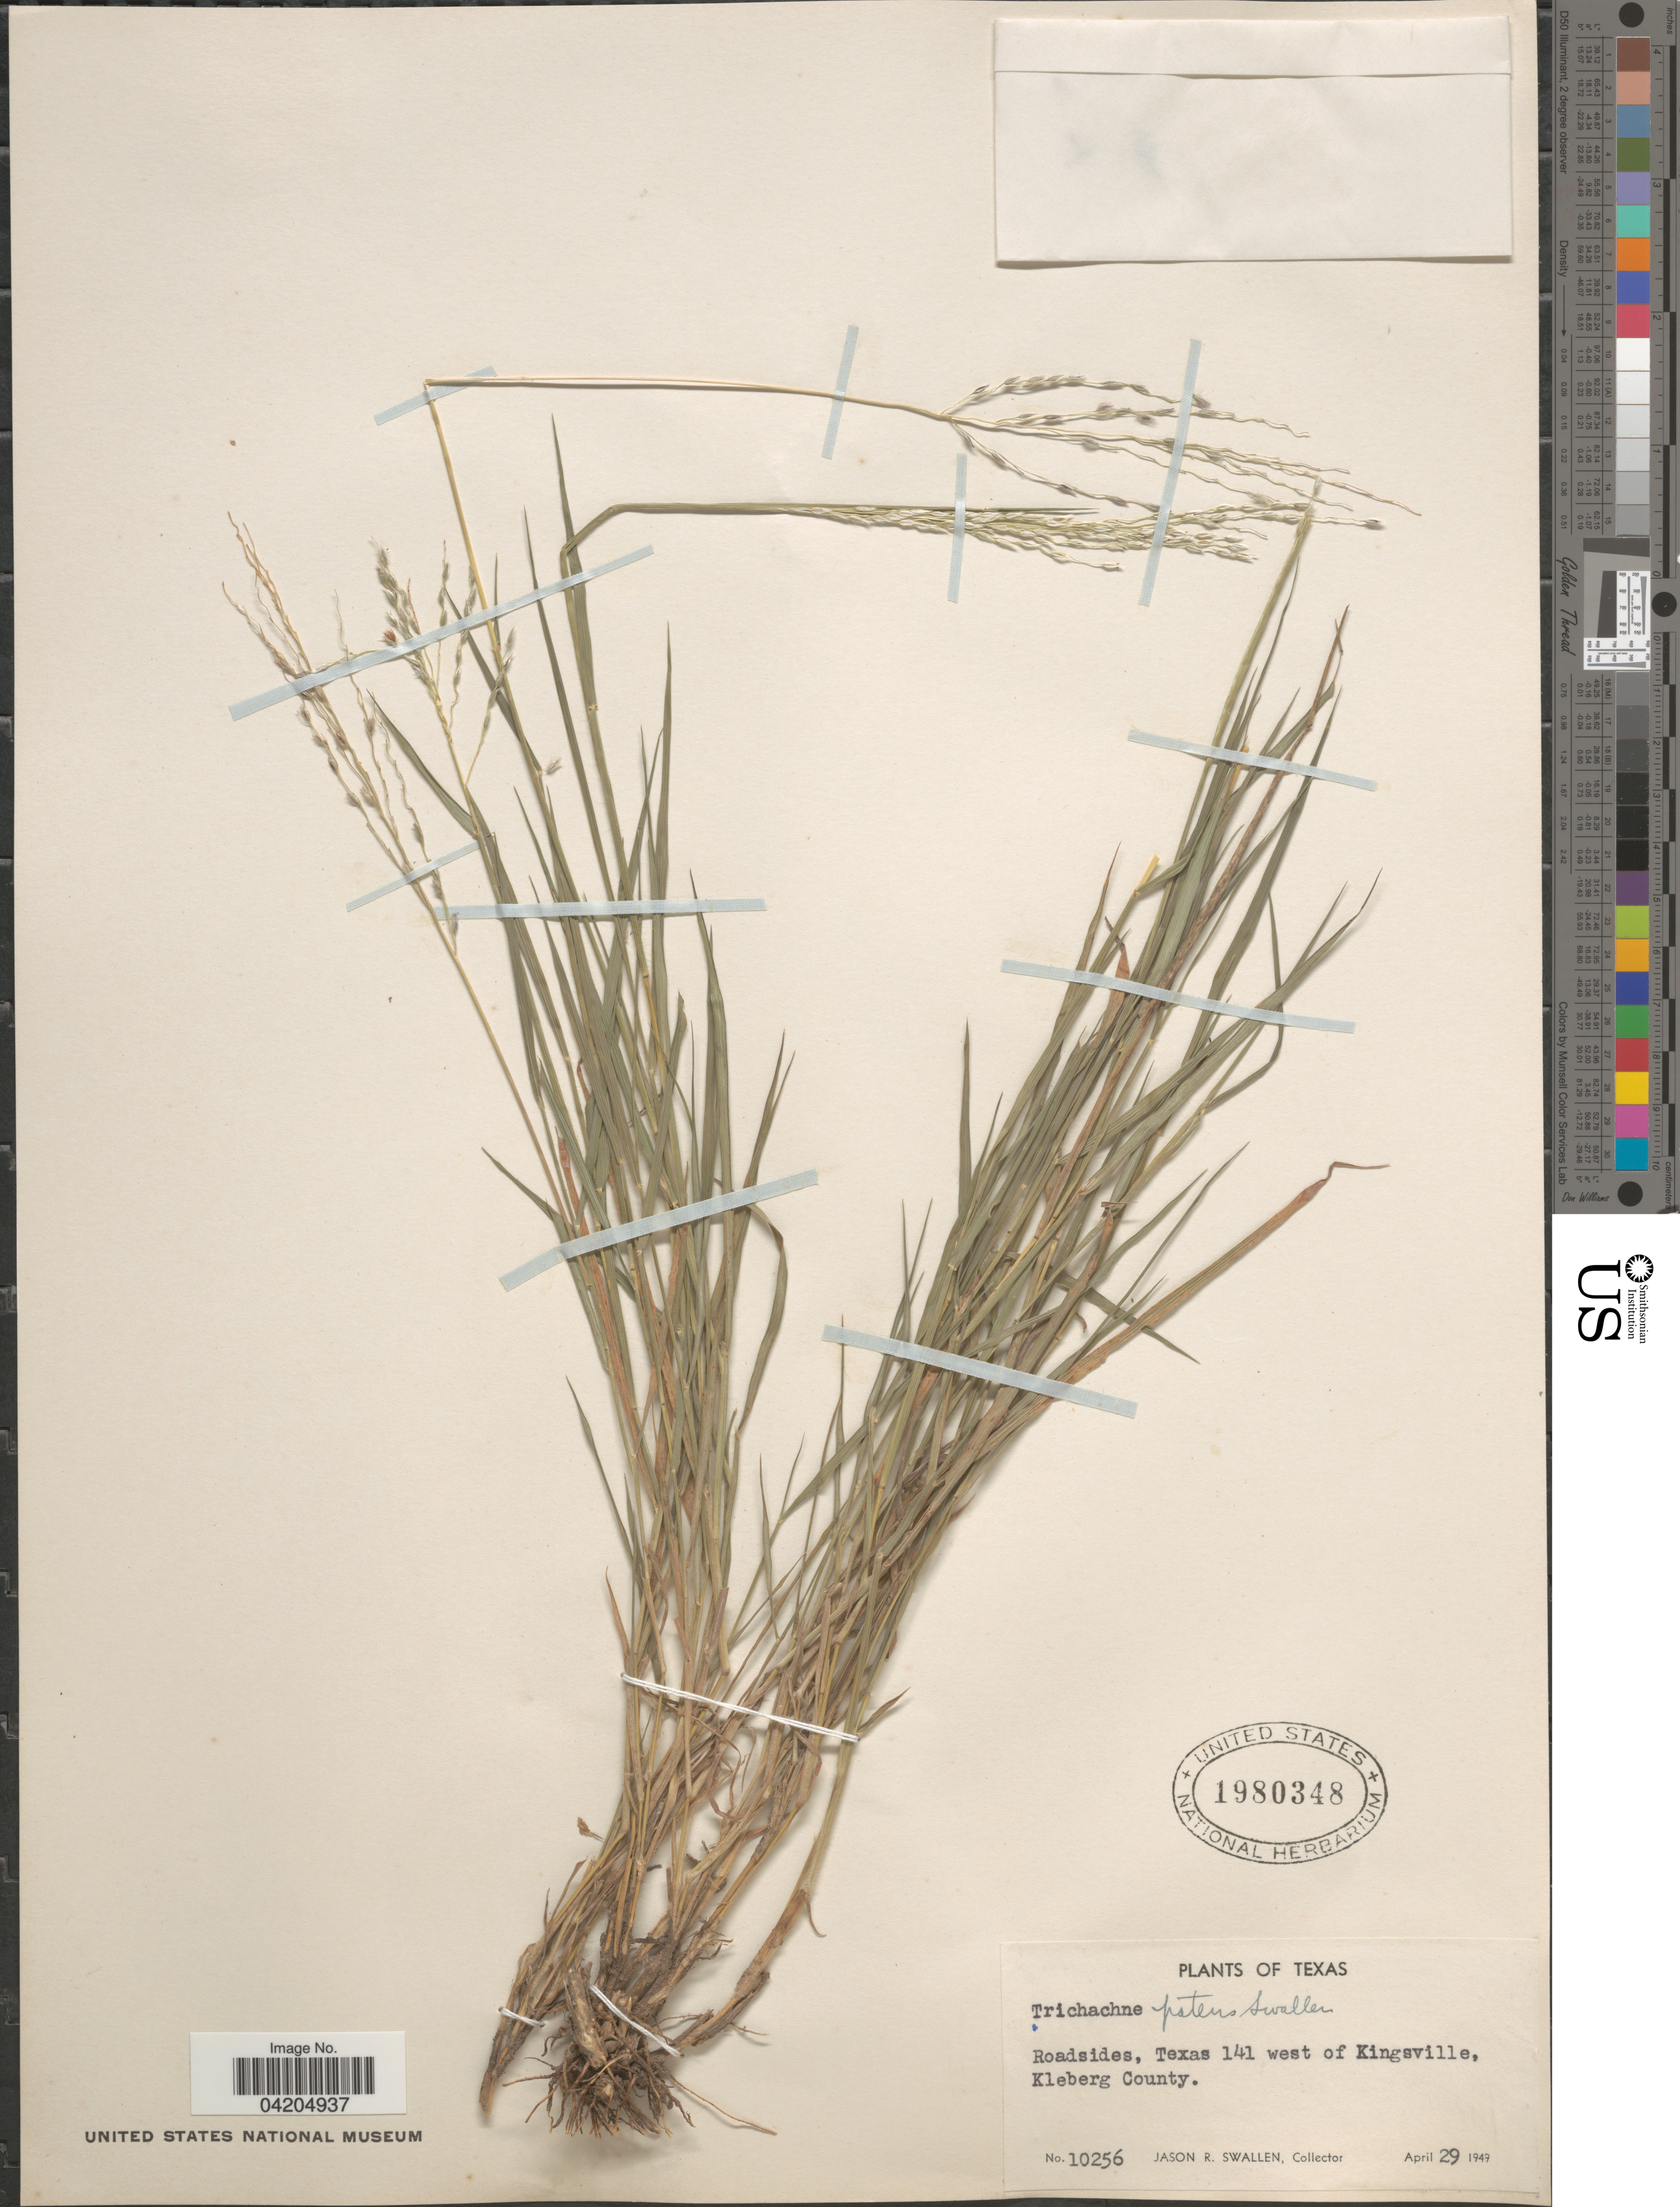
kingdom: Plantae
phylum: Tracheophyta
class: Liliopsida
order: Poales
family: Poaceae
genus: Digitaria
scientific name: Digitaria patens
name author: (Swallen) Henr.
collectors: J. R. Swallen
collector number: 10256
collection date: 1949-04-29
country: United States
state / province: Texas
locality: Texas 141 west of Kingsville, Kleberg County.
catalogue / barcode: US 1980348